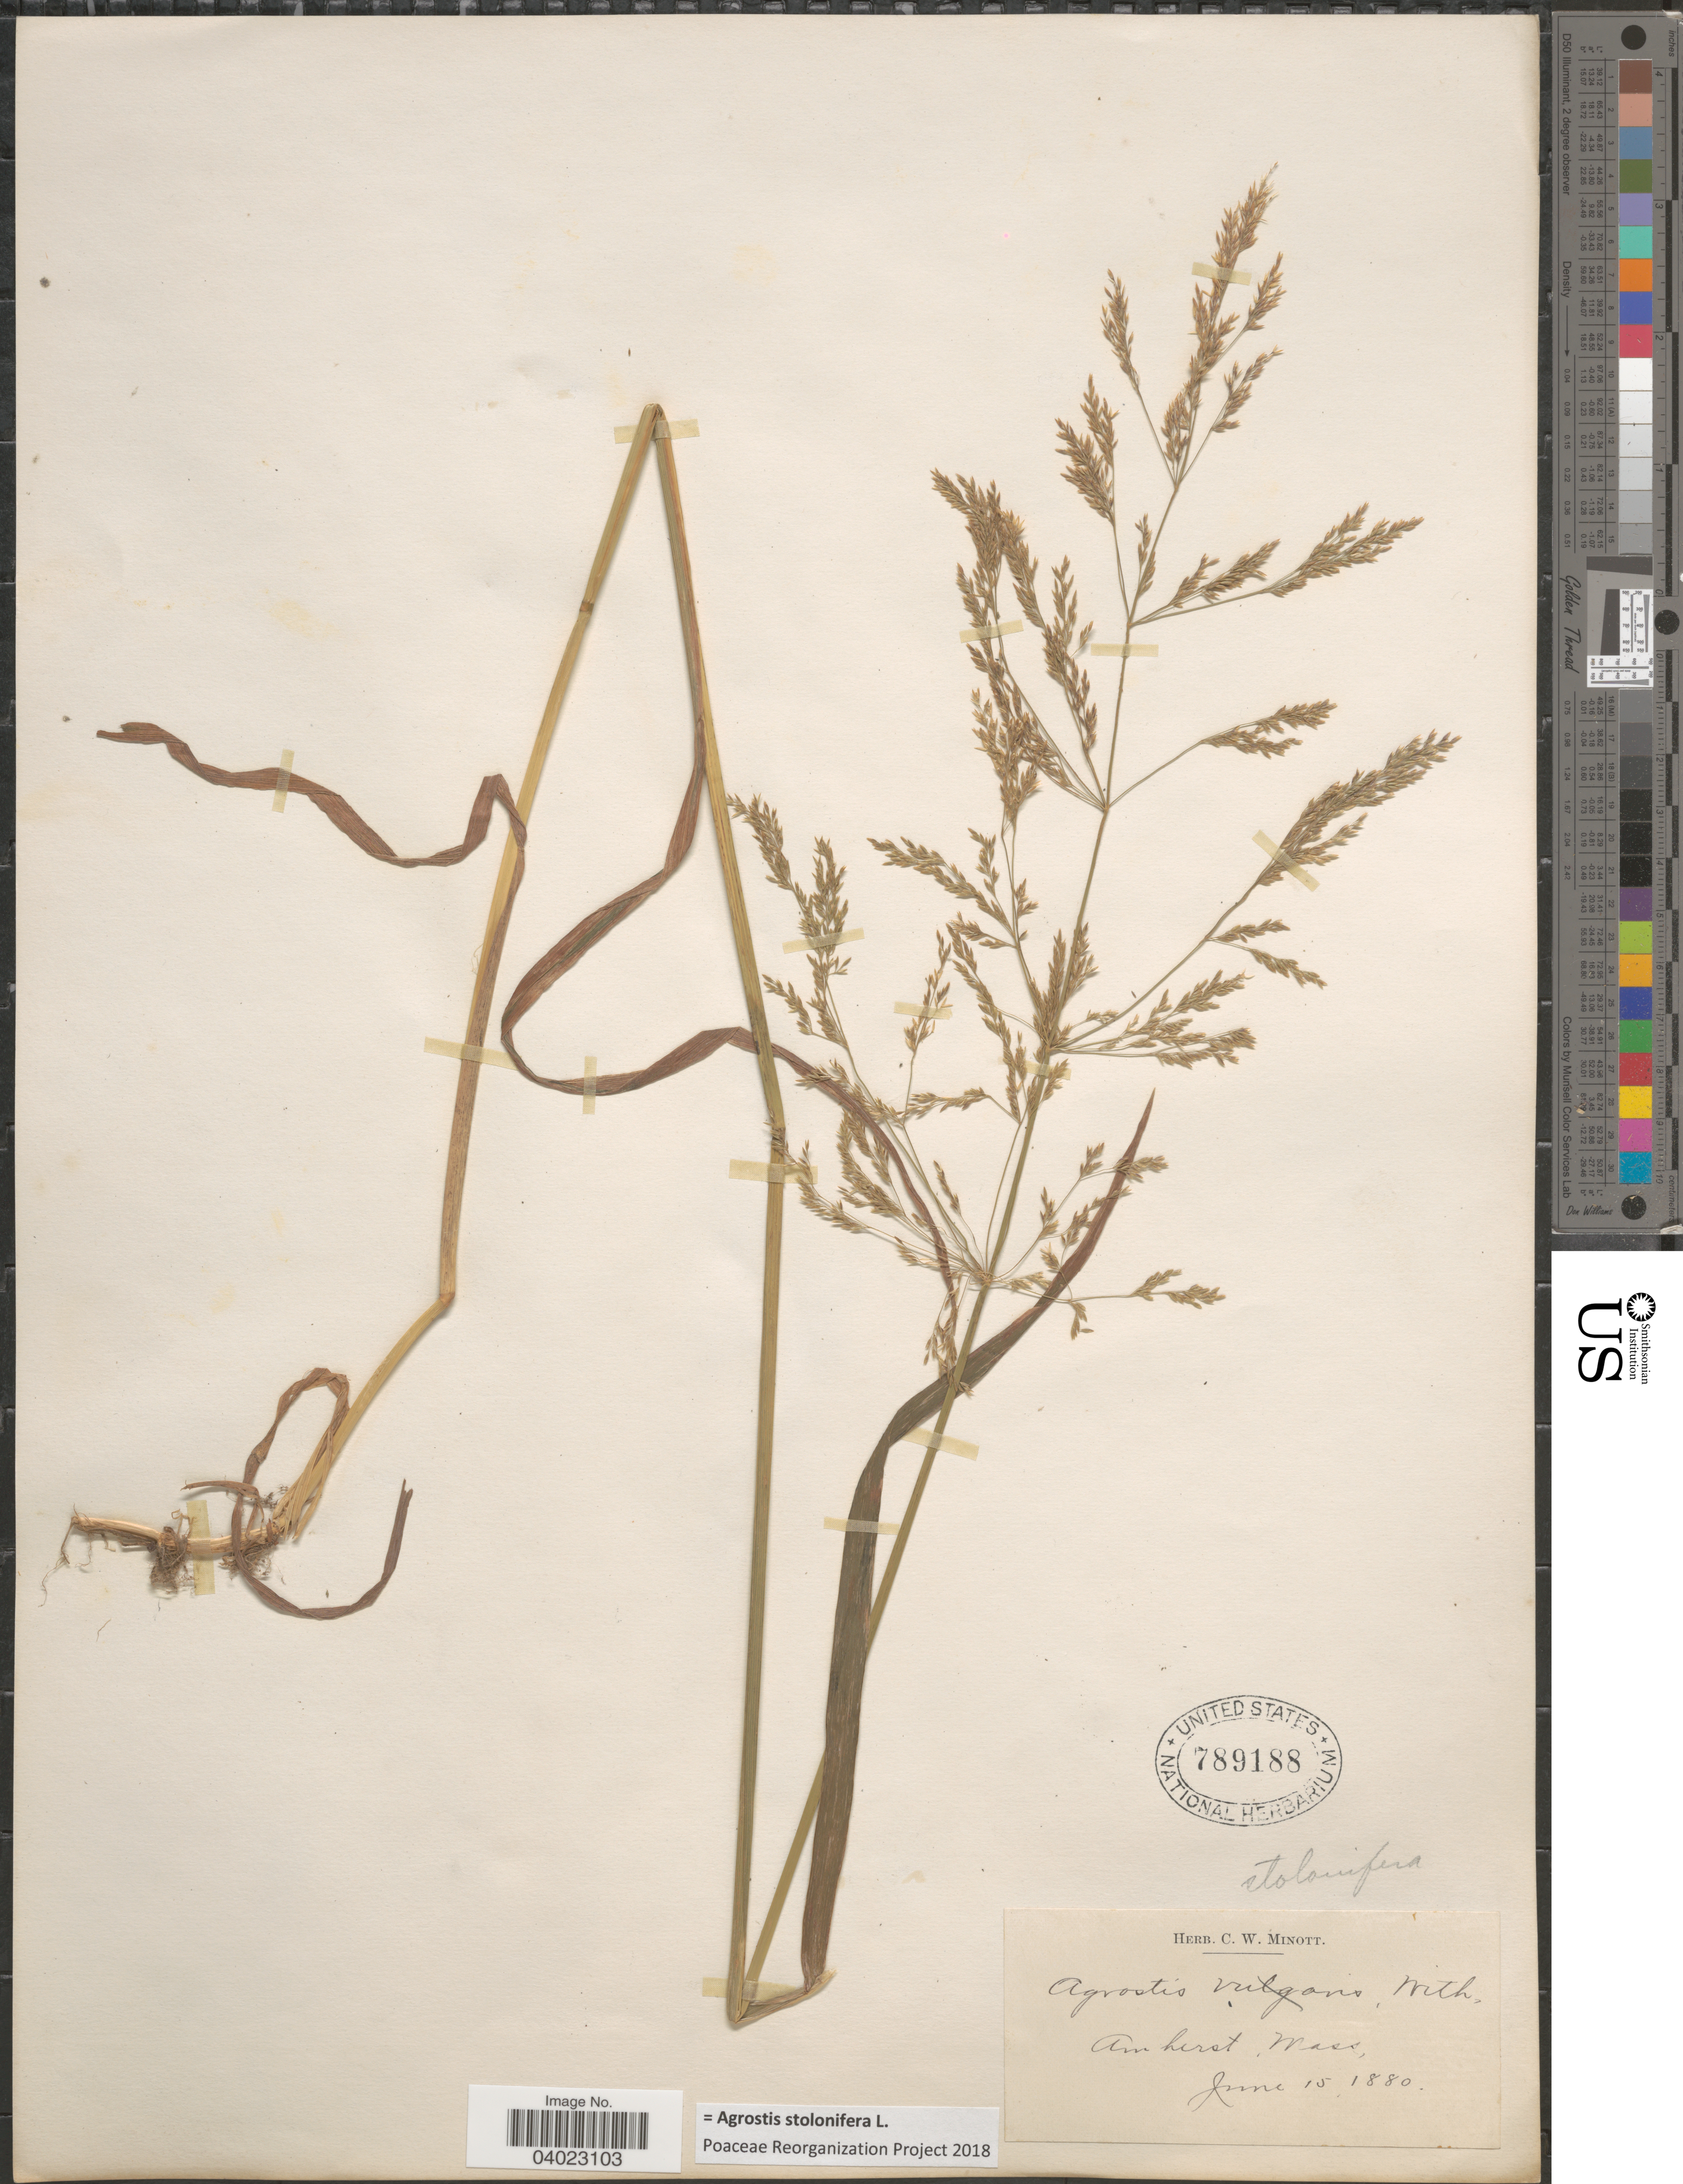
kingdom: Plantae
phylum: Tracheophyta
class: Liliopsida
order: Poales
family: Poaceae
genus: Agrostis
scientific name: Agrostis stolonifera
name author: L.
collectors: ex herb. C. W. Minott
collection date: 1880-06-15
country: United States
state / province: Massachusetts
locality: Amherst.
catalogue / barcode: US 789188